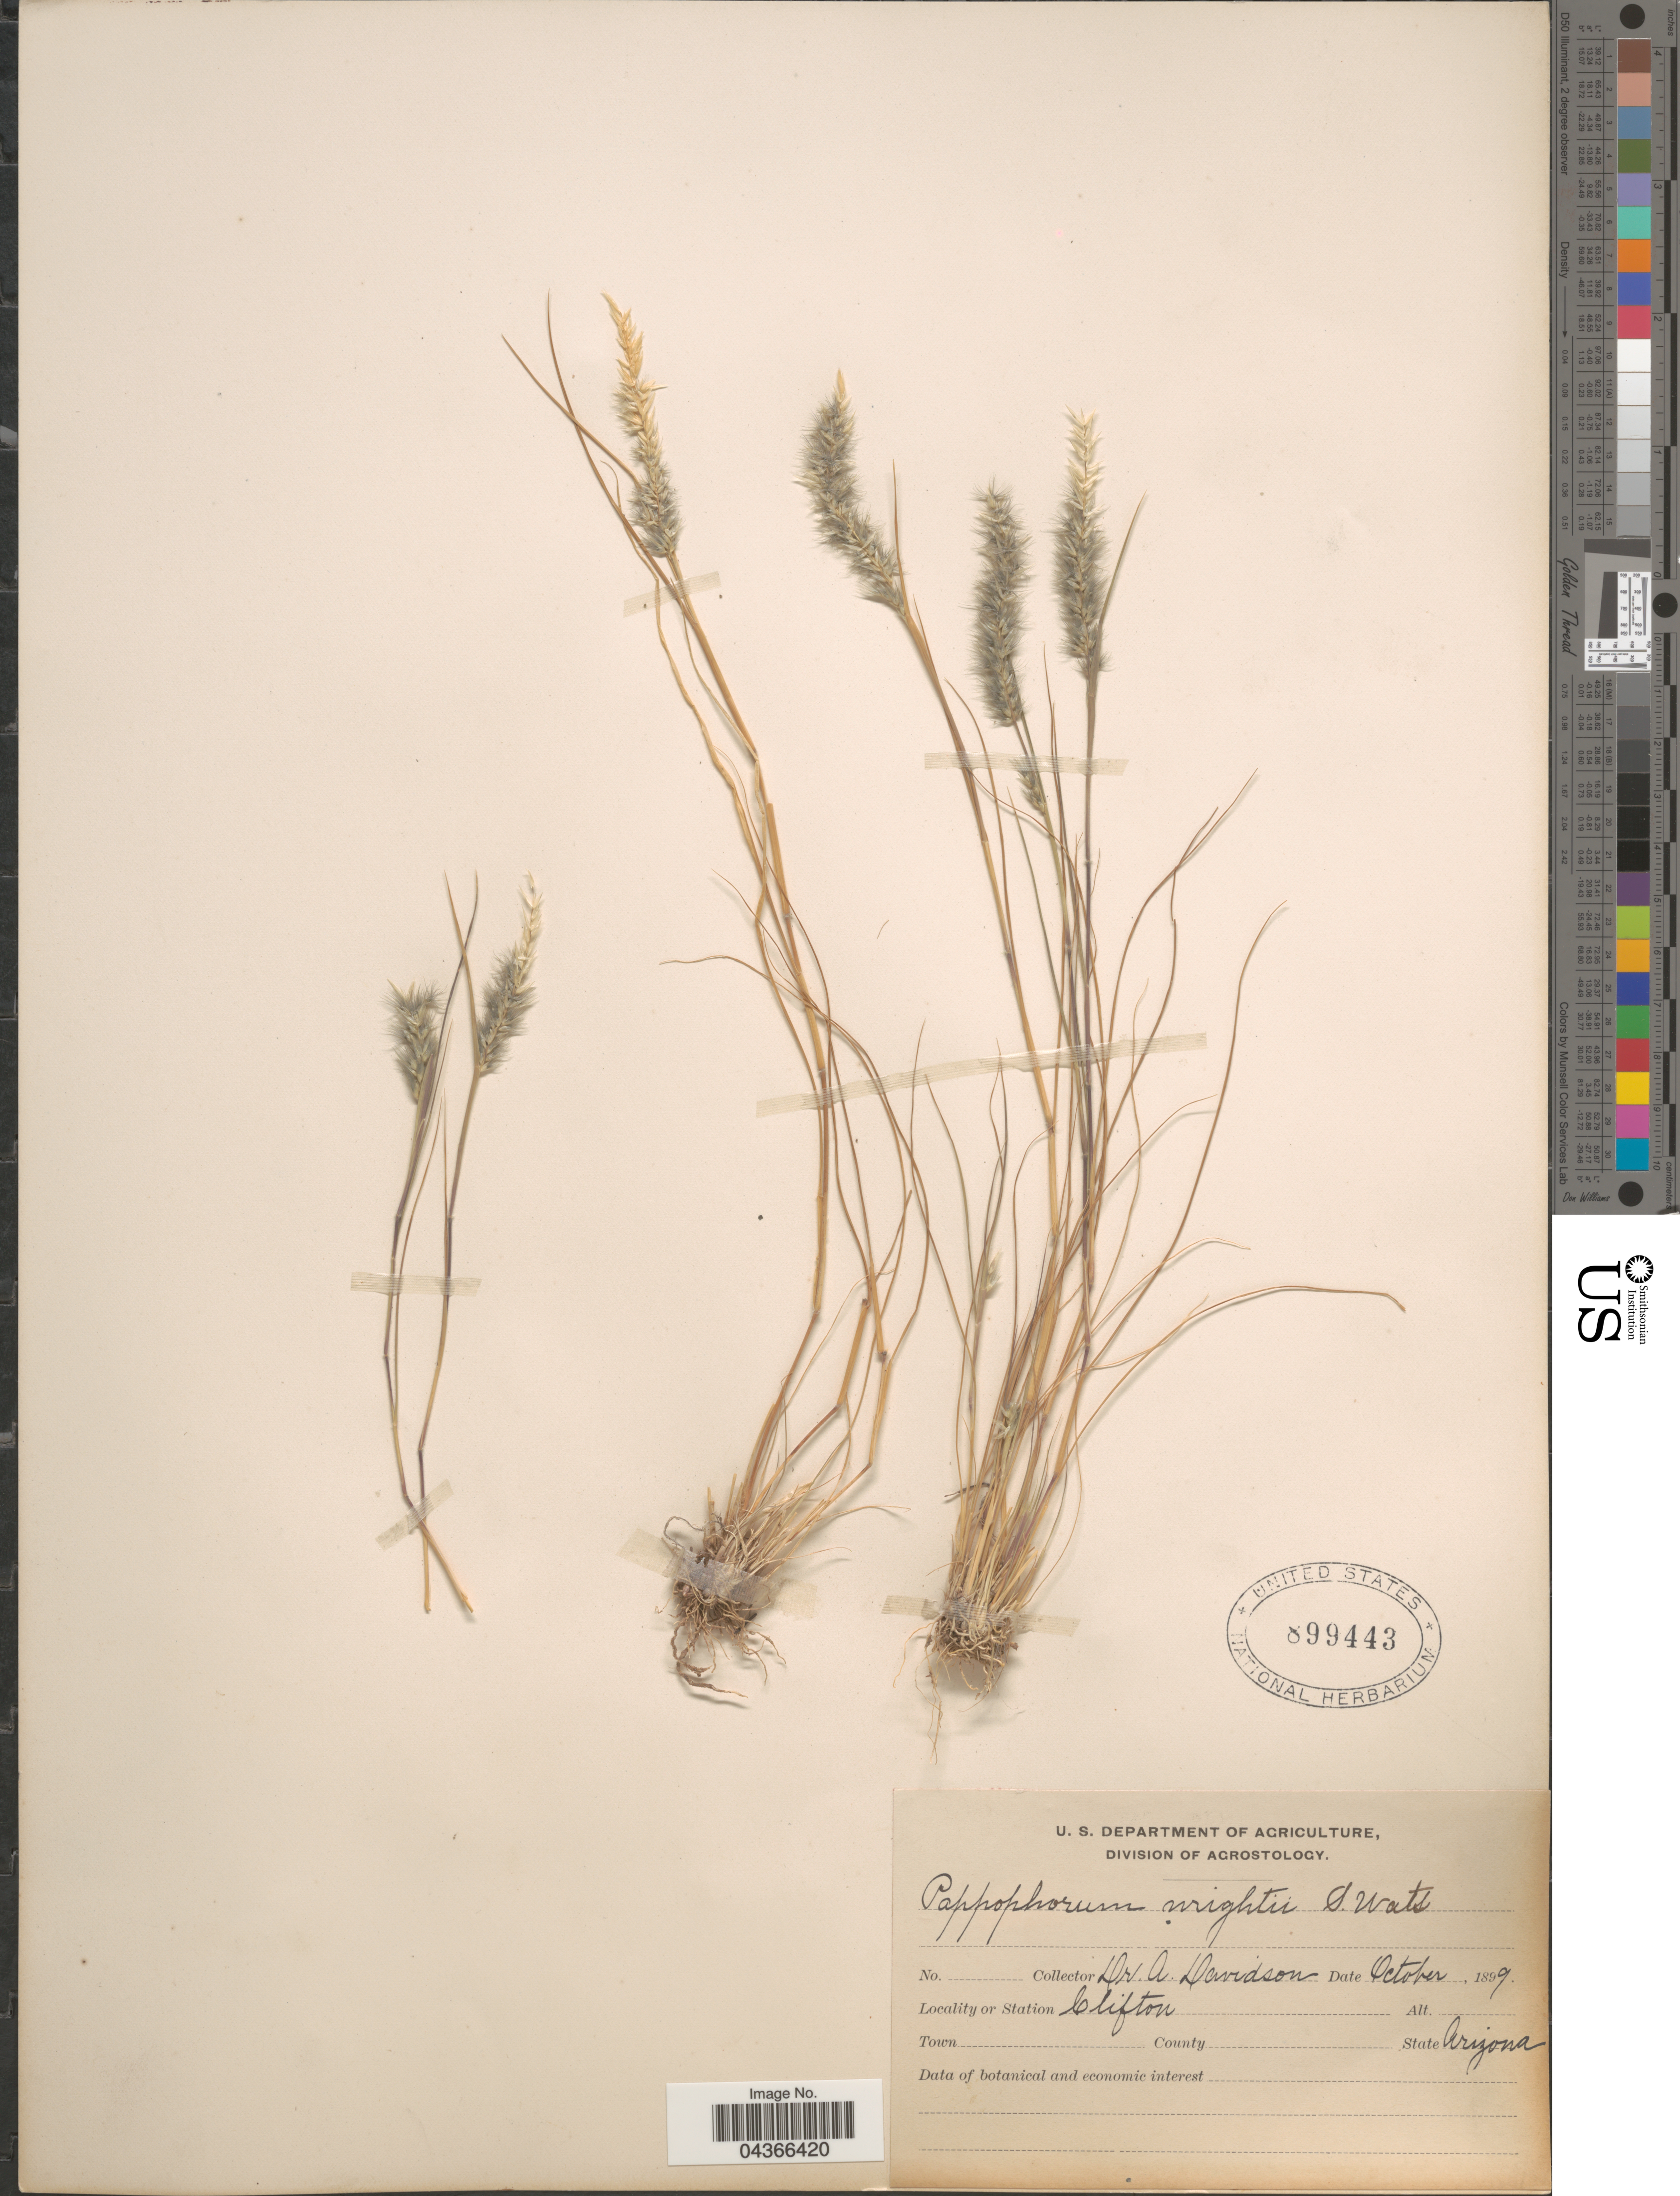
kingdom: Plantae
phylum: Tracheophyta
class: Liliopsida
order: Poales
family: Poaceae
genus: Enneapogon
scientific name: Enneapogon desvauxii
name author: P. Beauv.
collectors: A. Davidson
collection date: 1899-10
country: United States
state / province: Arizona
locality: Station Clifton.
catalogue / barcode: US 899443